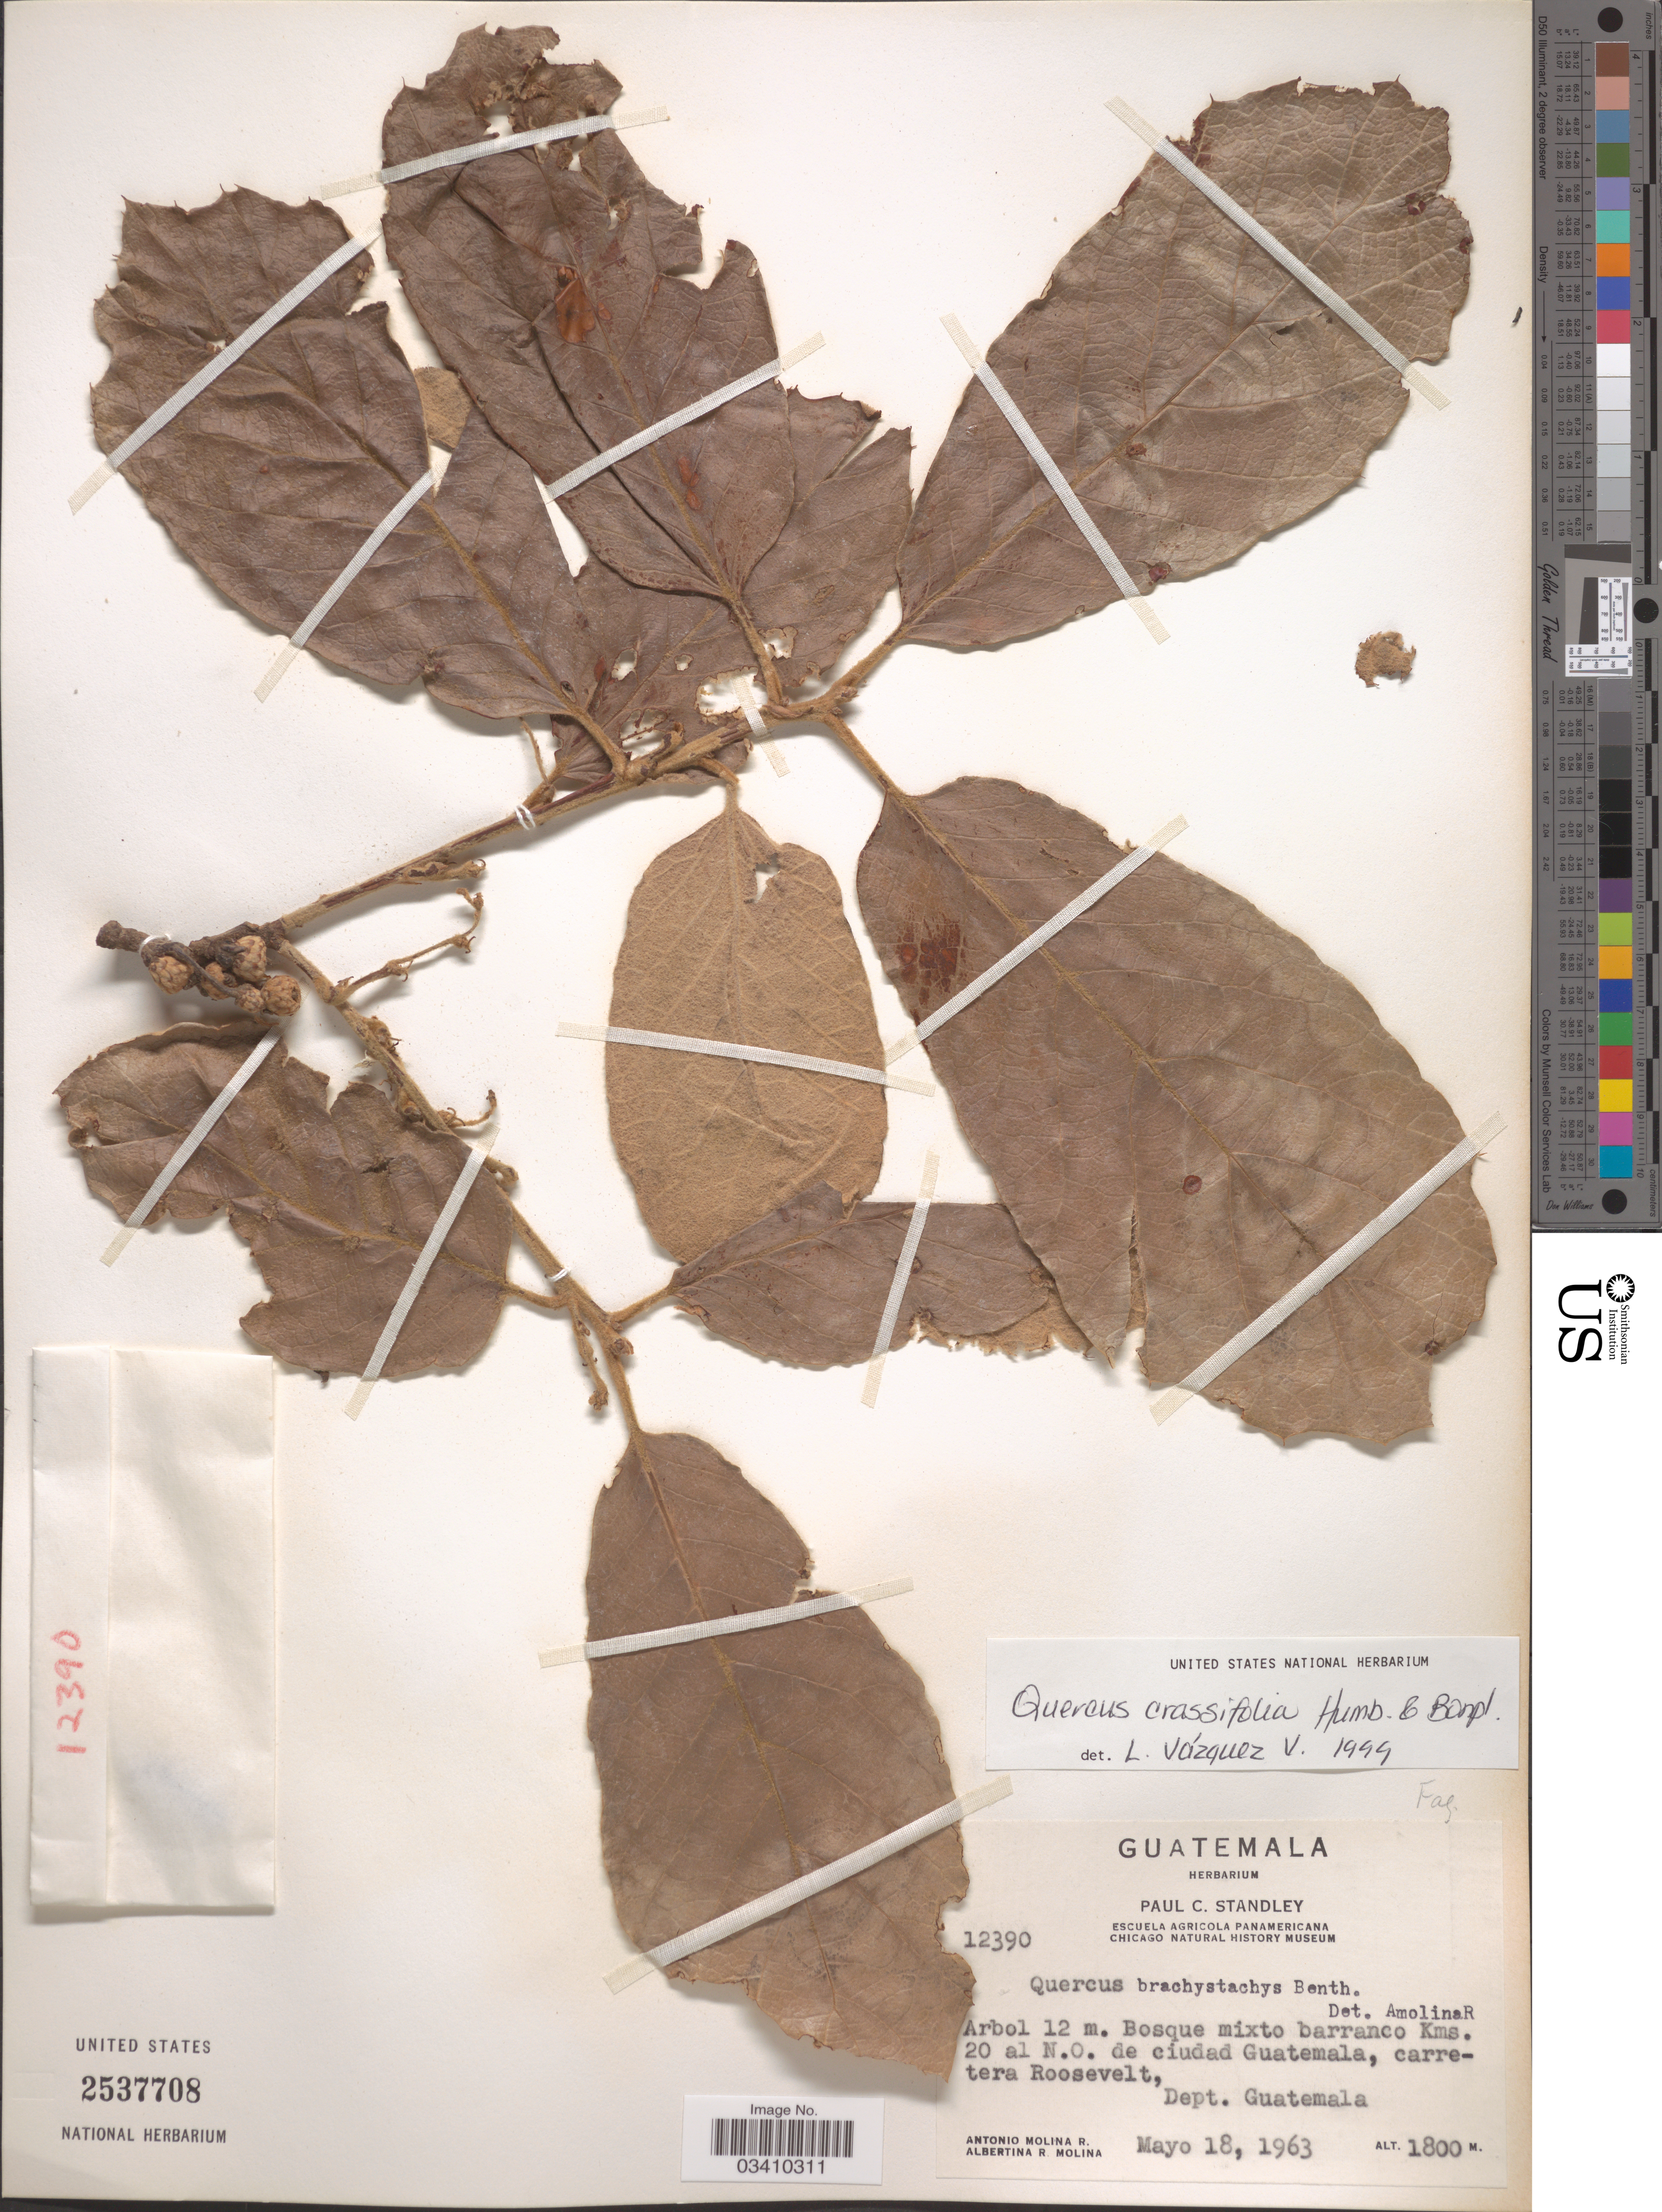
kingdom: Plantae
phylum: Tracheophyta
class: Magnoliopsida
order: Fagales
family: Fagaceae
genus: Quercus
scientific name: Quercus crassifolia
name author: Humb. & Bonpl.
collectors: A. Molina R. & A. R. Molina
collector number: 12390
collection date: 1963-05-18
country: Guatemala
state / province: Guatemala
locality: Bosque mixto barranco Kms. 20 al N.O. de ciudad Guatemala, carretera Roosevelt, Dept. Guatemala.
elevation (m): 1800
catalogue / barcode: US 2537708